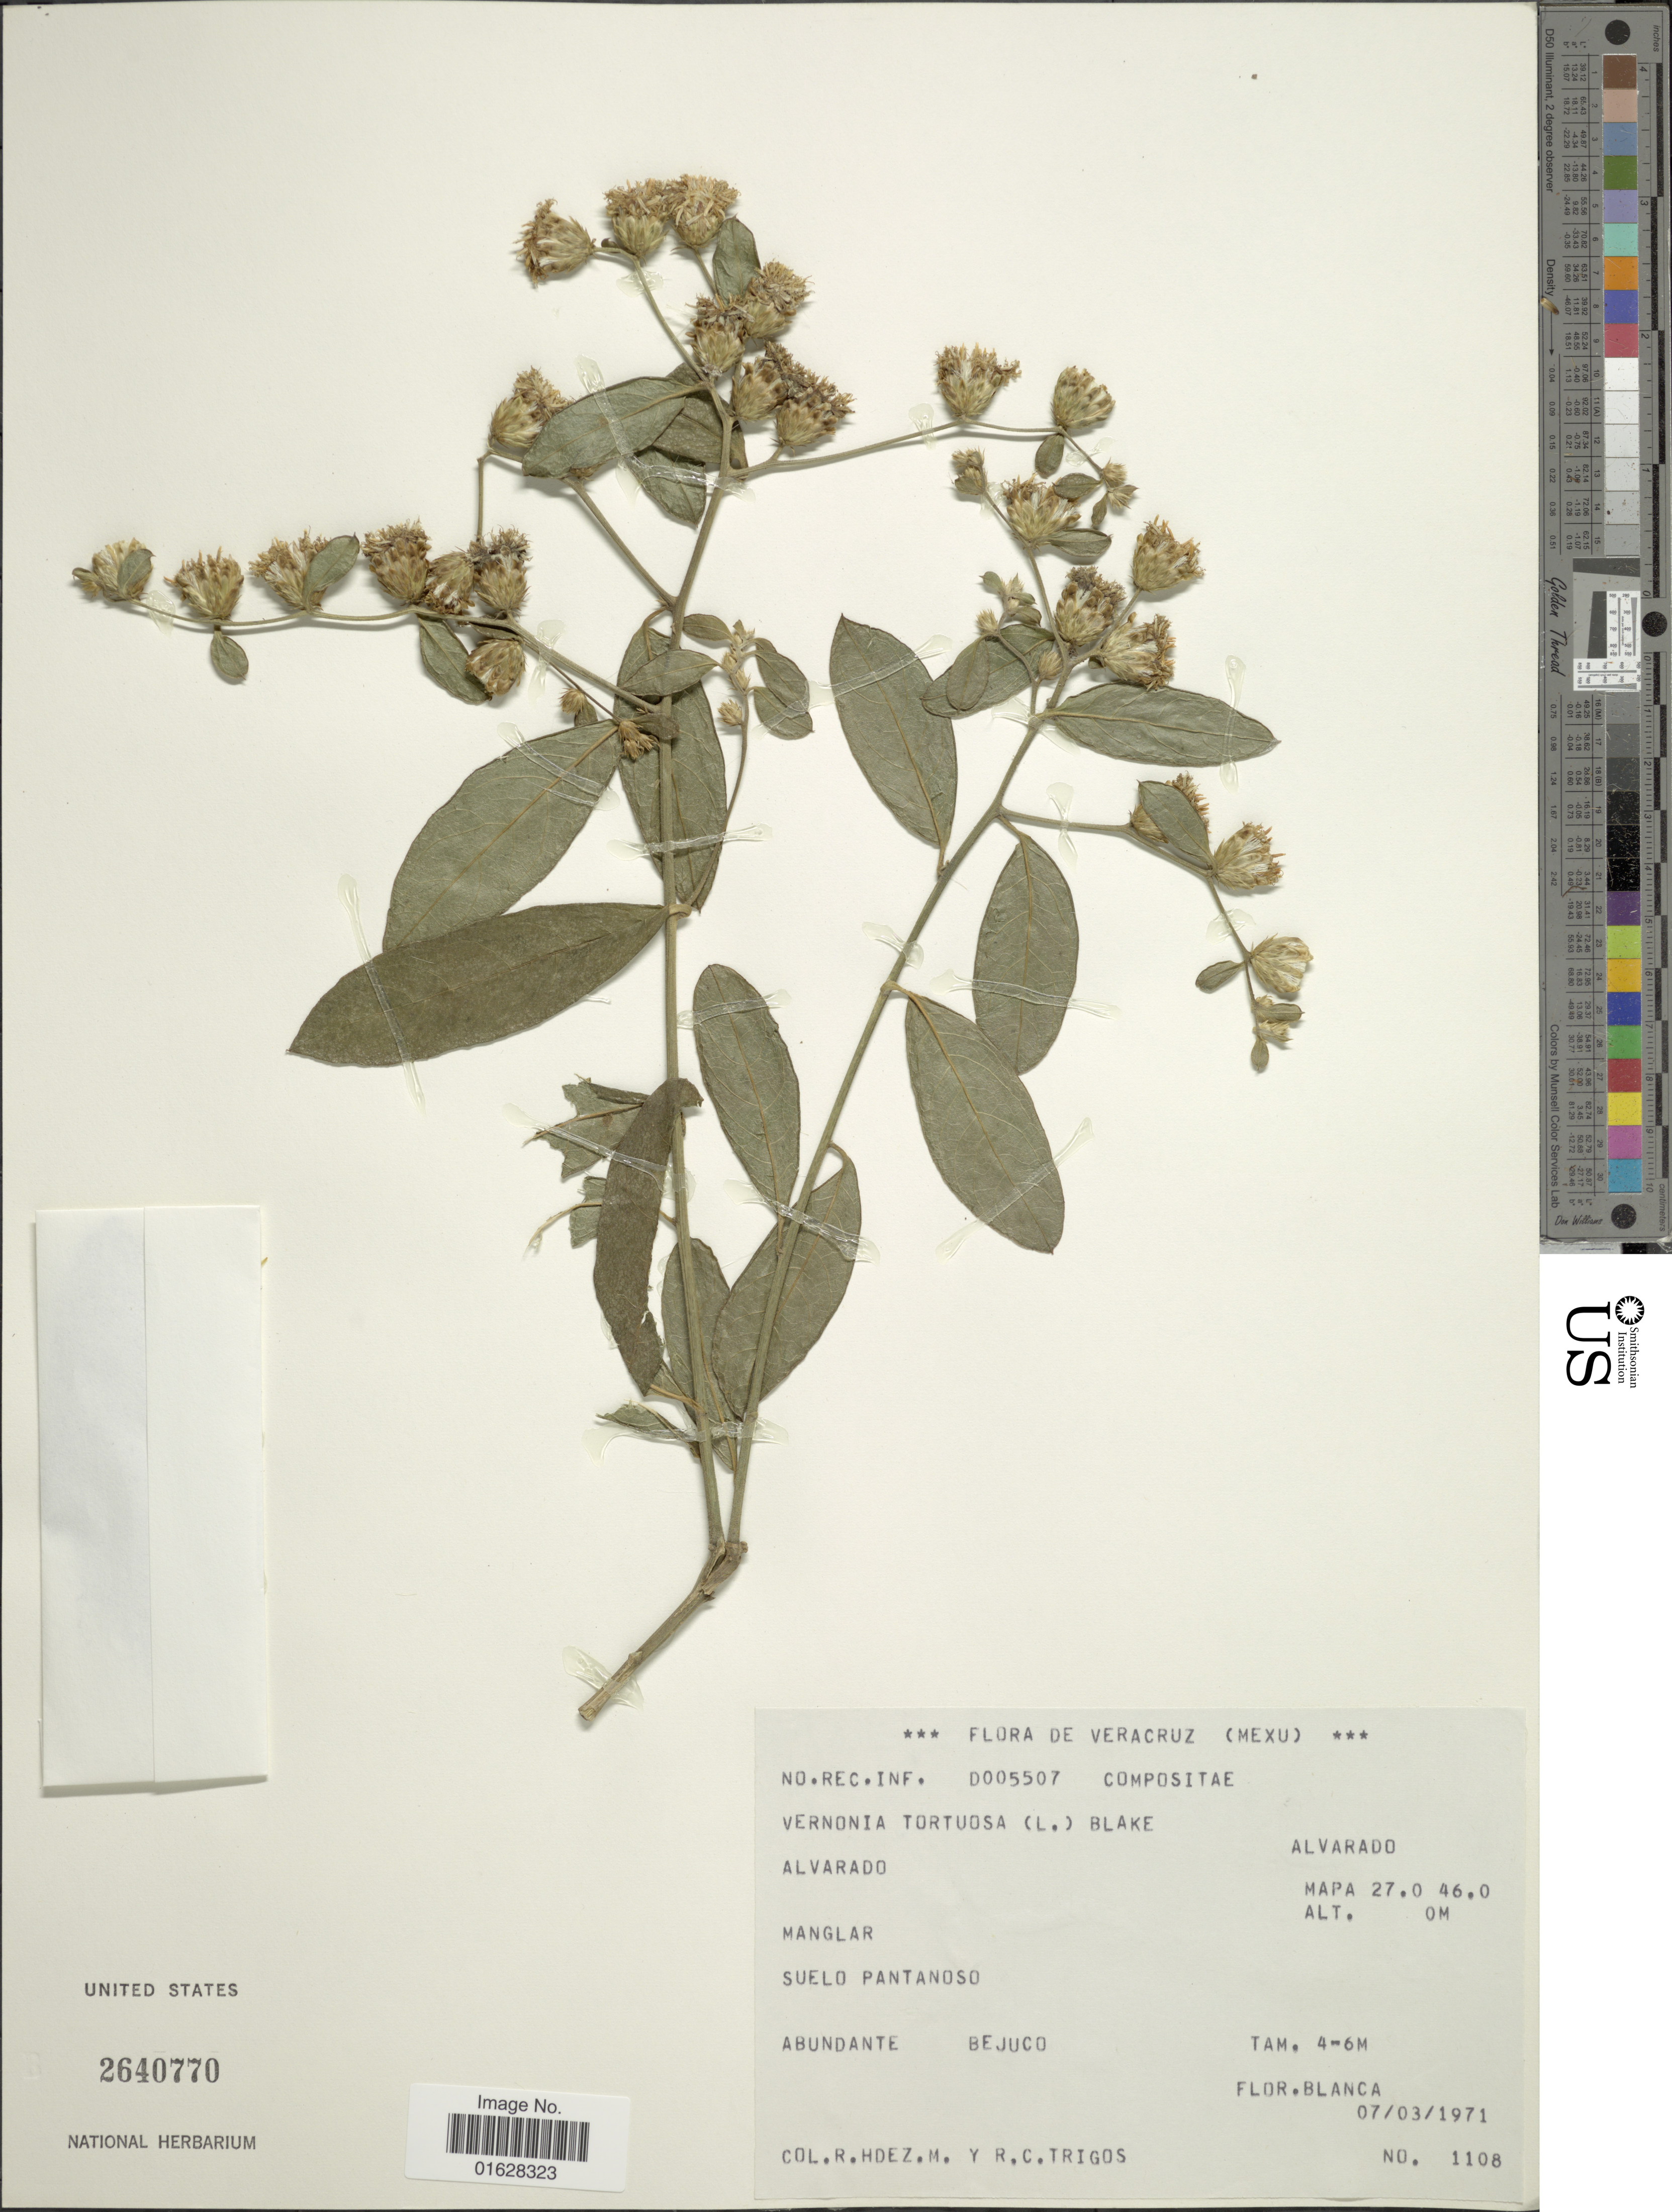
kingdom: Plantae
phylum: Tracheophyta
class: Magnoliopsida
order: Asterales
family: Asteraceae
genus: Lepidaploa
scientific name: Lepidaploa tortuosa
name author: (L.) H. Rob.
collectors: R. Hdez & R. Trigos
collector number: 1108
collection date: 1971-03-07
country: Mexico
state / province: Veracruz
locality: Veracruz (Mexu), Manglar, Suelo Pantanoso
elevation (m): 0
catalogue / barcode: US 2640770